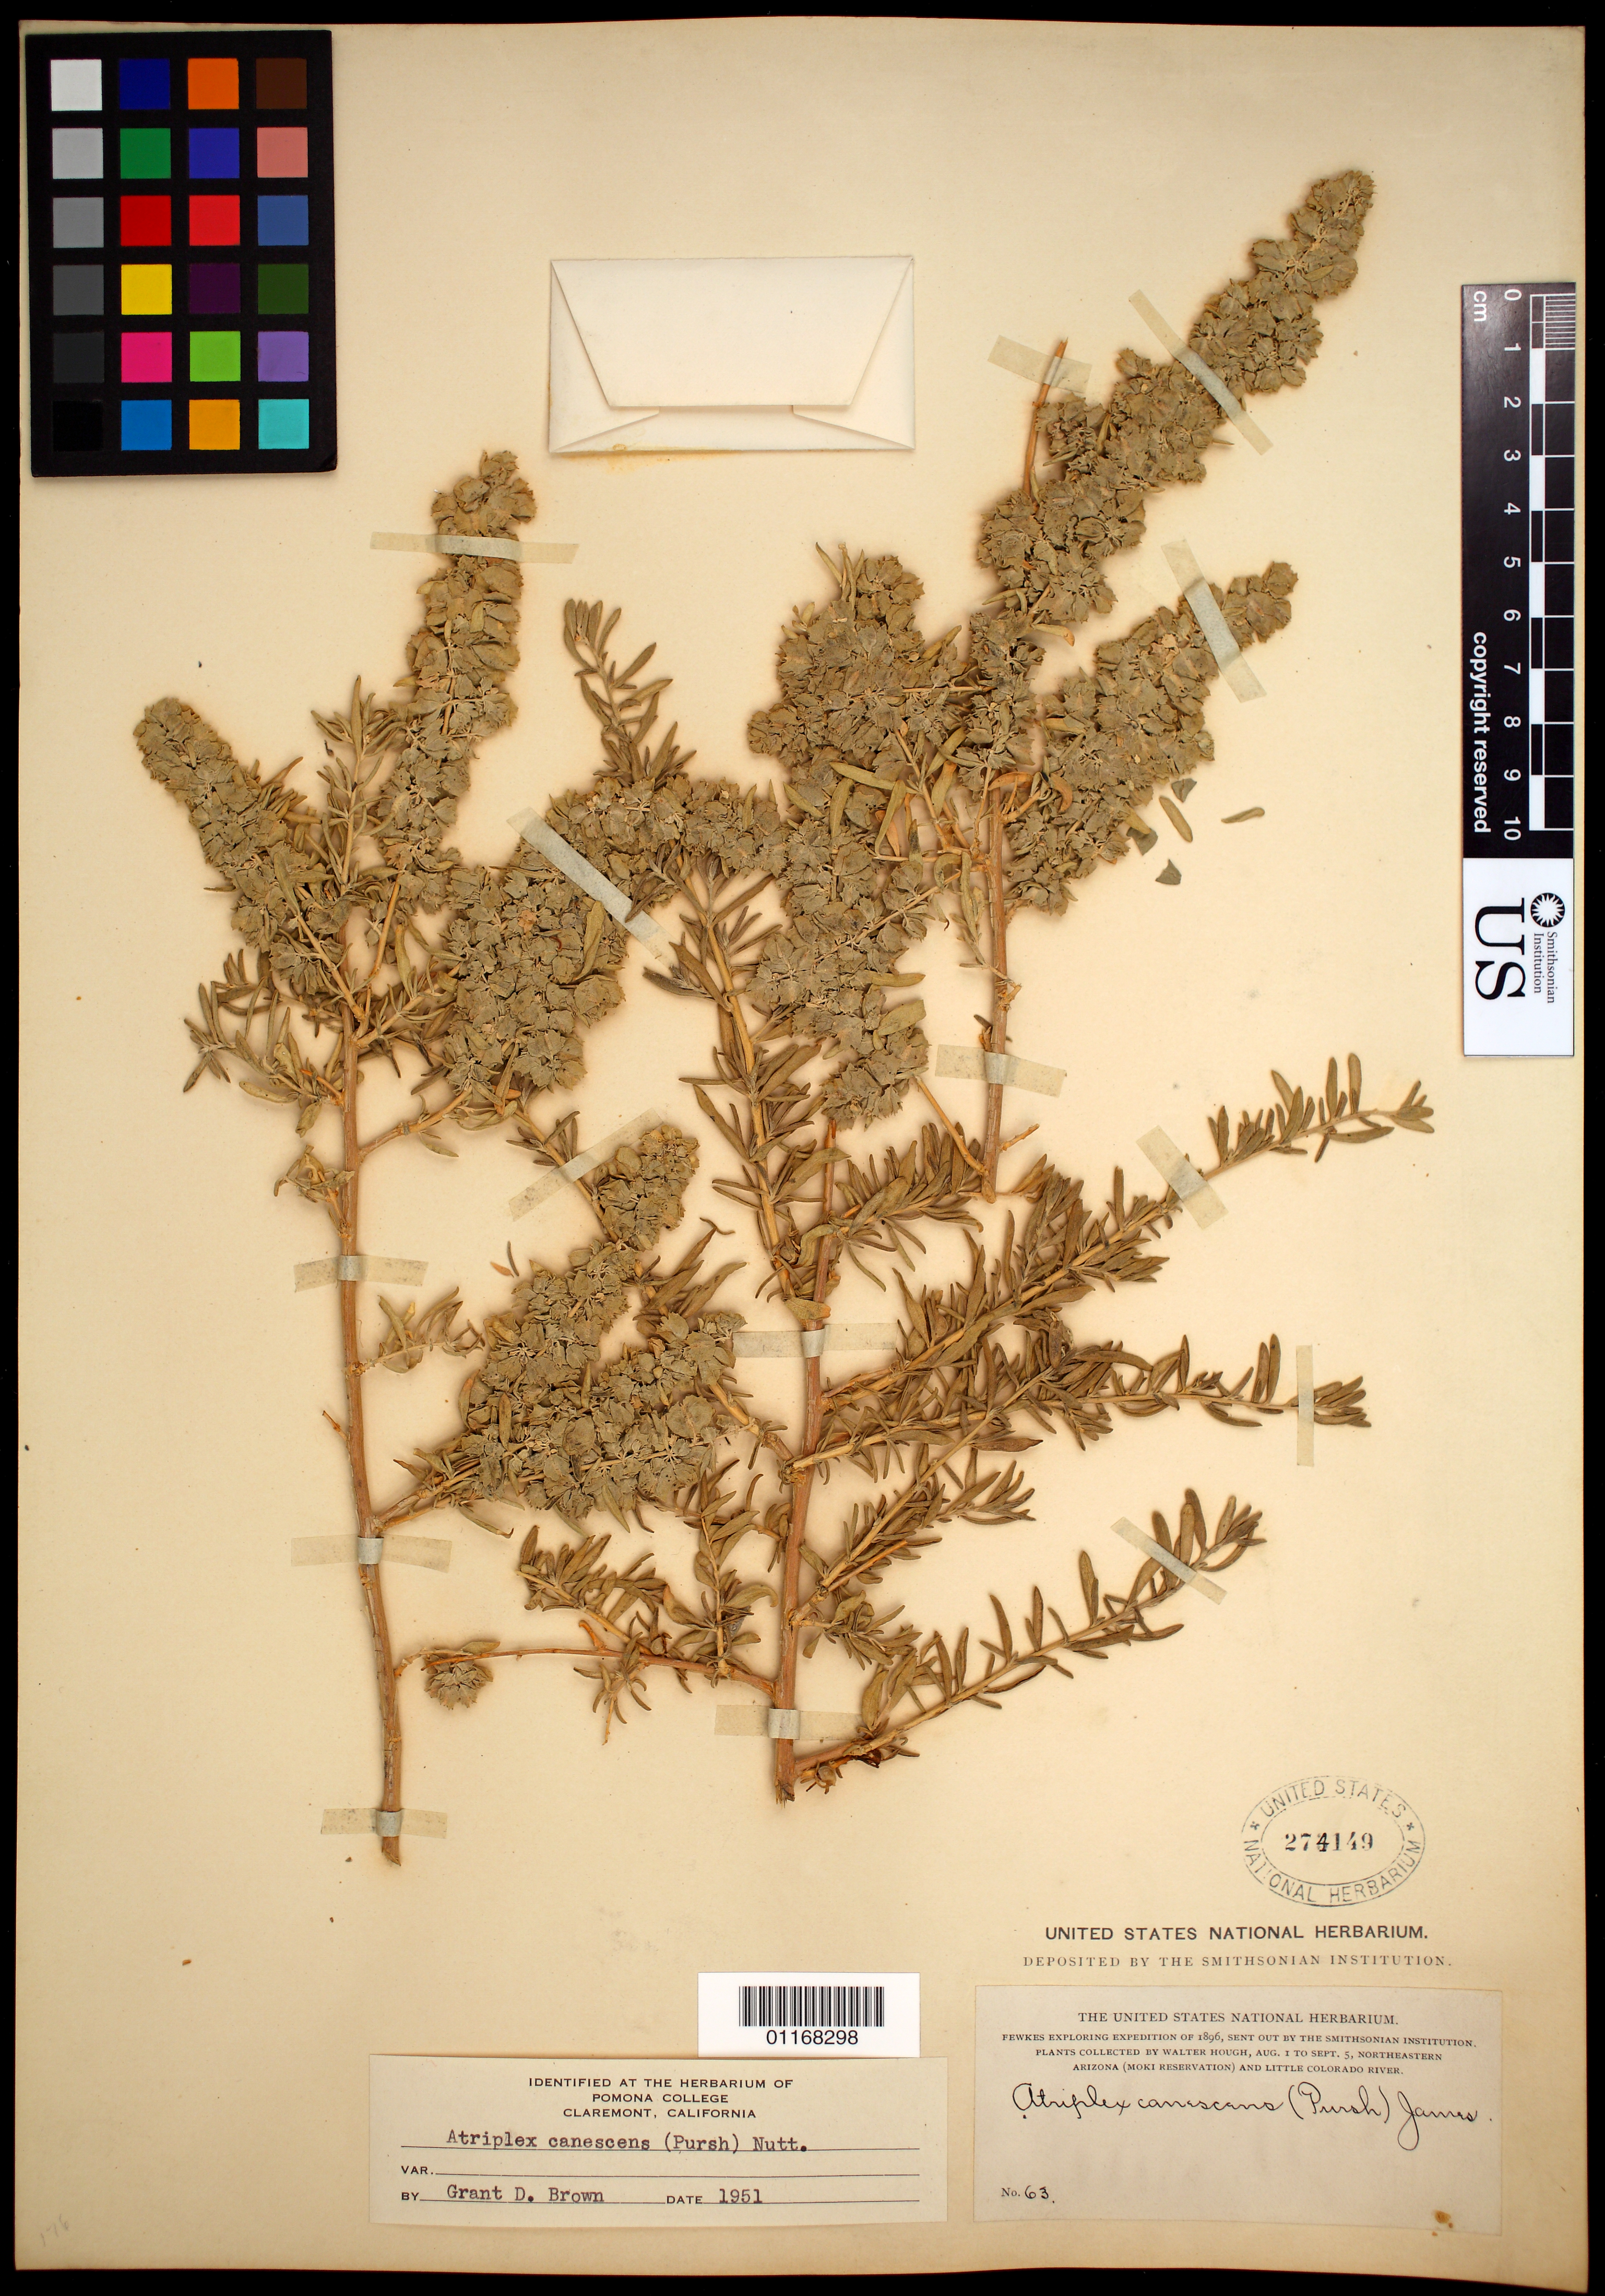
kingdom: Plantae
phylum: Tracheophyta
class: Magnoliopsida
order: Caryophyllales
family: Amaranthaceae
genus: Atriplex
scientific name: Atriplex canescens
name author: (Pursh) Nutt.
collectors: W. Hough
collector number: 63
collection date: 1896-08-01/1896-09-05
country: United States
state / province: Arizona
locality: Northeastern Arizona and Little Colorado River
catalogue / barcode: US 274149